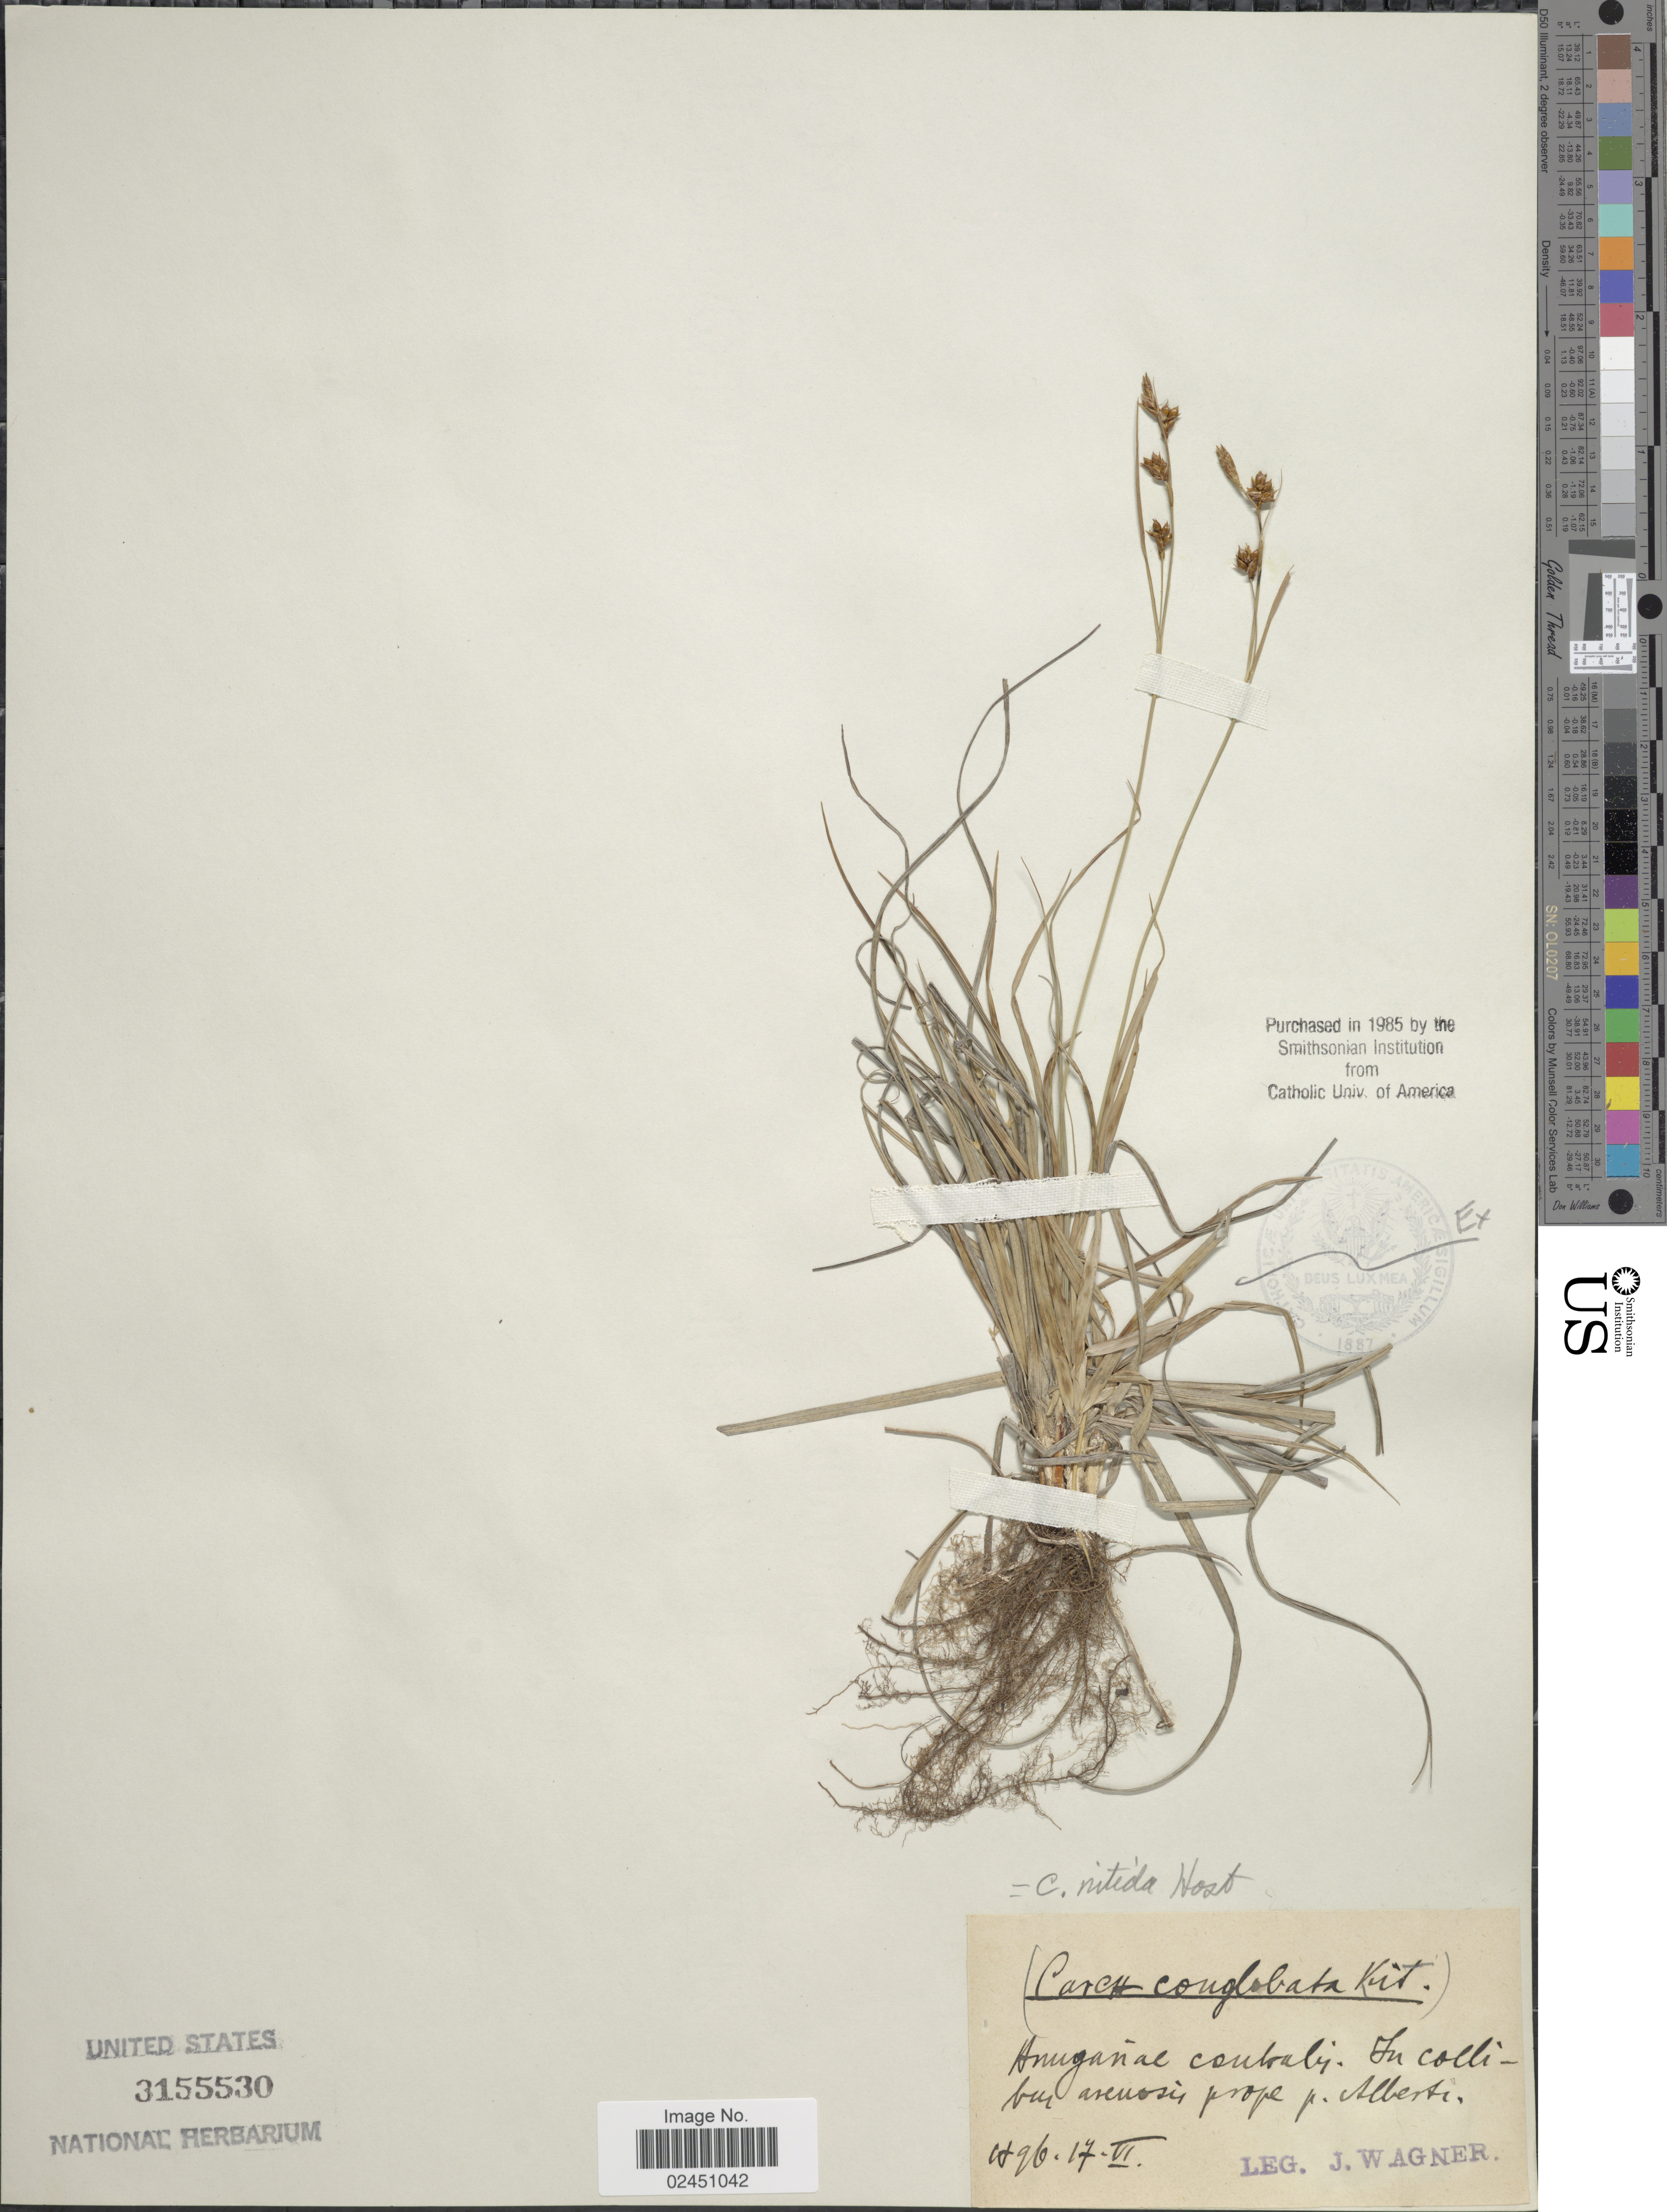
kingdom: Plantae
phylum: Tracheophyta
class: Liliopsida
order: Poales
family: Cyperaceae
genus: Carex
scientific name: Carex liparocarpos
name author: Gaudin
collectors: J. Wagner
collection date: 1896-06-17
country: Hungary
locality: Hungariae contralis. In collibus arenosis prope p. Alberti.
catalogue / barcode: US 3155530